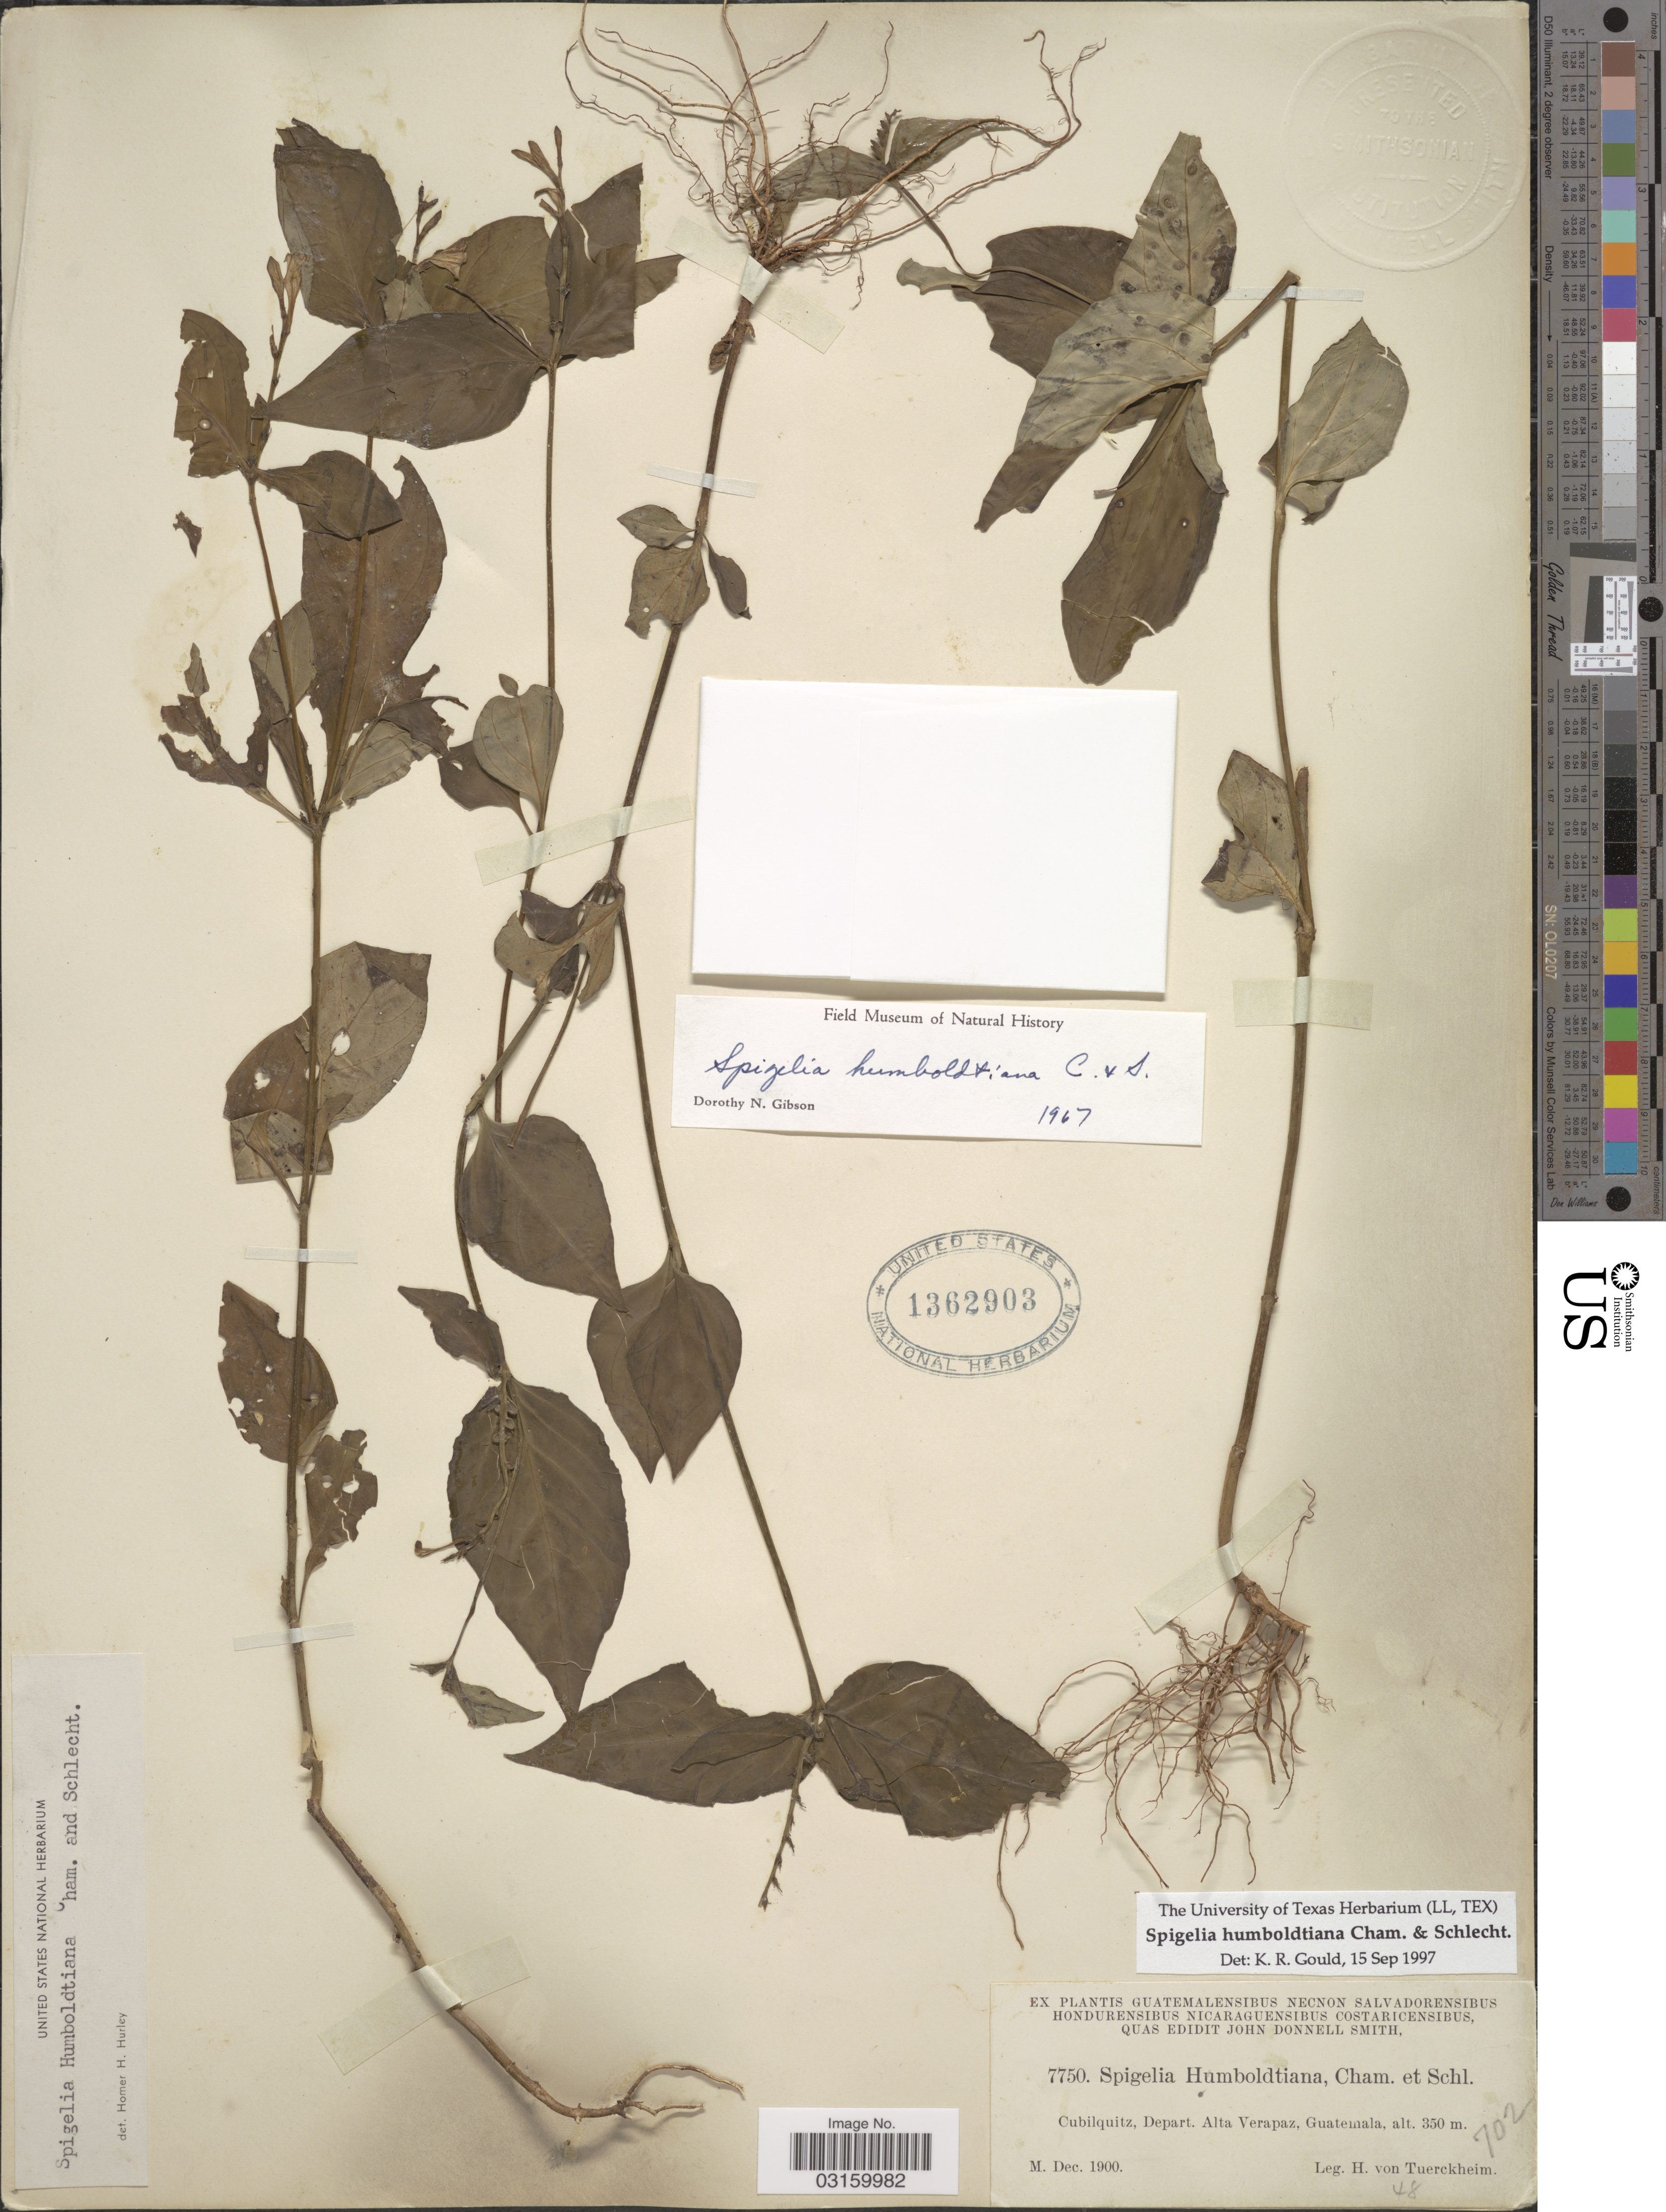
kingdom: Plantae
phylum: Tracheophyta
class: Magnoliopsida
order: Gentianales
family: Loganiaceae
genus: Spigelia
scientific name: Spigelia humboldtiana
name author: Cham. & Schltdl.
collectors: H. von Türckheim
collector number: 7750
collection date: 1900-12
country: Guatemala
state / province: Alta Verapaz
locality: Cubilquitz, Depart. Alta Verapaz.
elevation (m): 350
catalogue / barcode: US 1362903